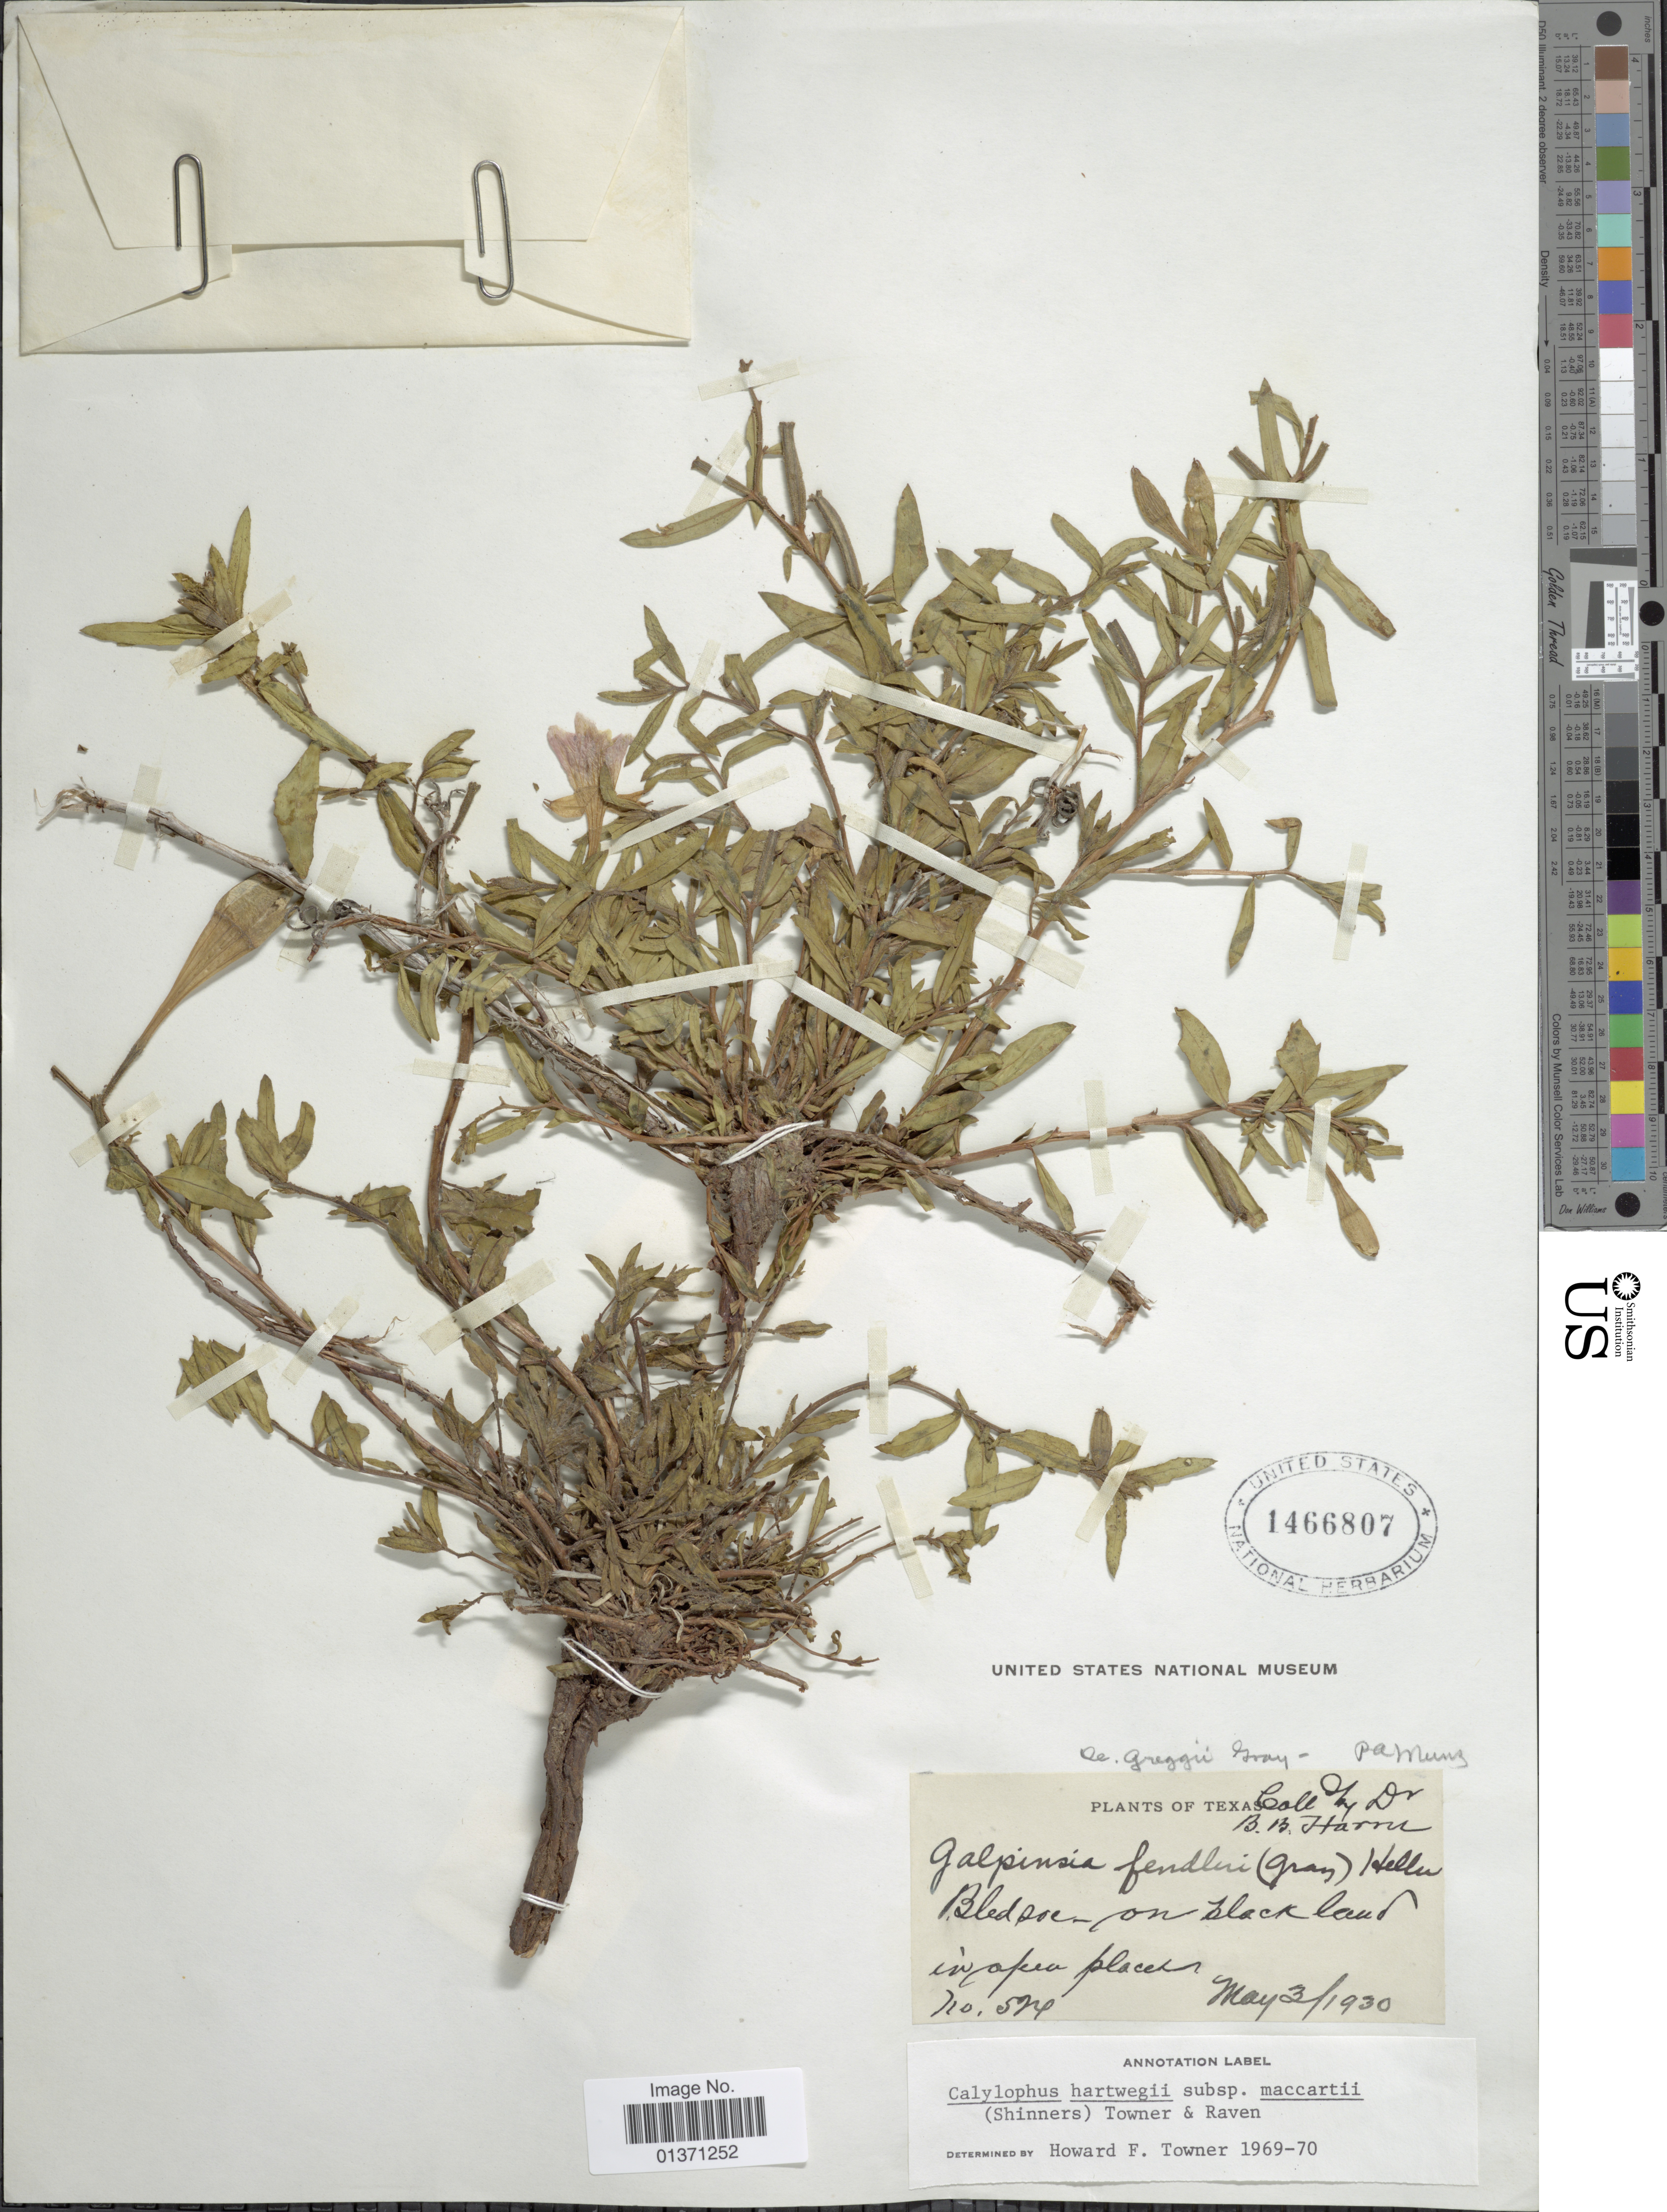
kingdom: Plantae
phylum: Tracheophyta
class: Magnoliopsida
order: Myrtales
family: Onagraceae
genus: Oenothera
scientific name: Oenothera hartwegii subsp. maccartii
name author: (Shinners) W.L. Wagner & Hoch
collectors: B. B. Harris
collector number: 574*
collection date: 1930-05-03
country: United States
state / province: Texas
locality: Bledsoe on blackland in open places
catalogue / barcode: US 1466807